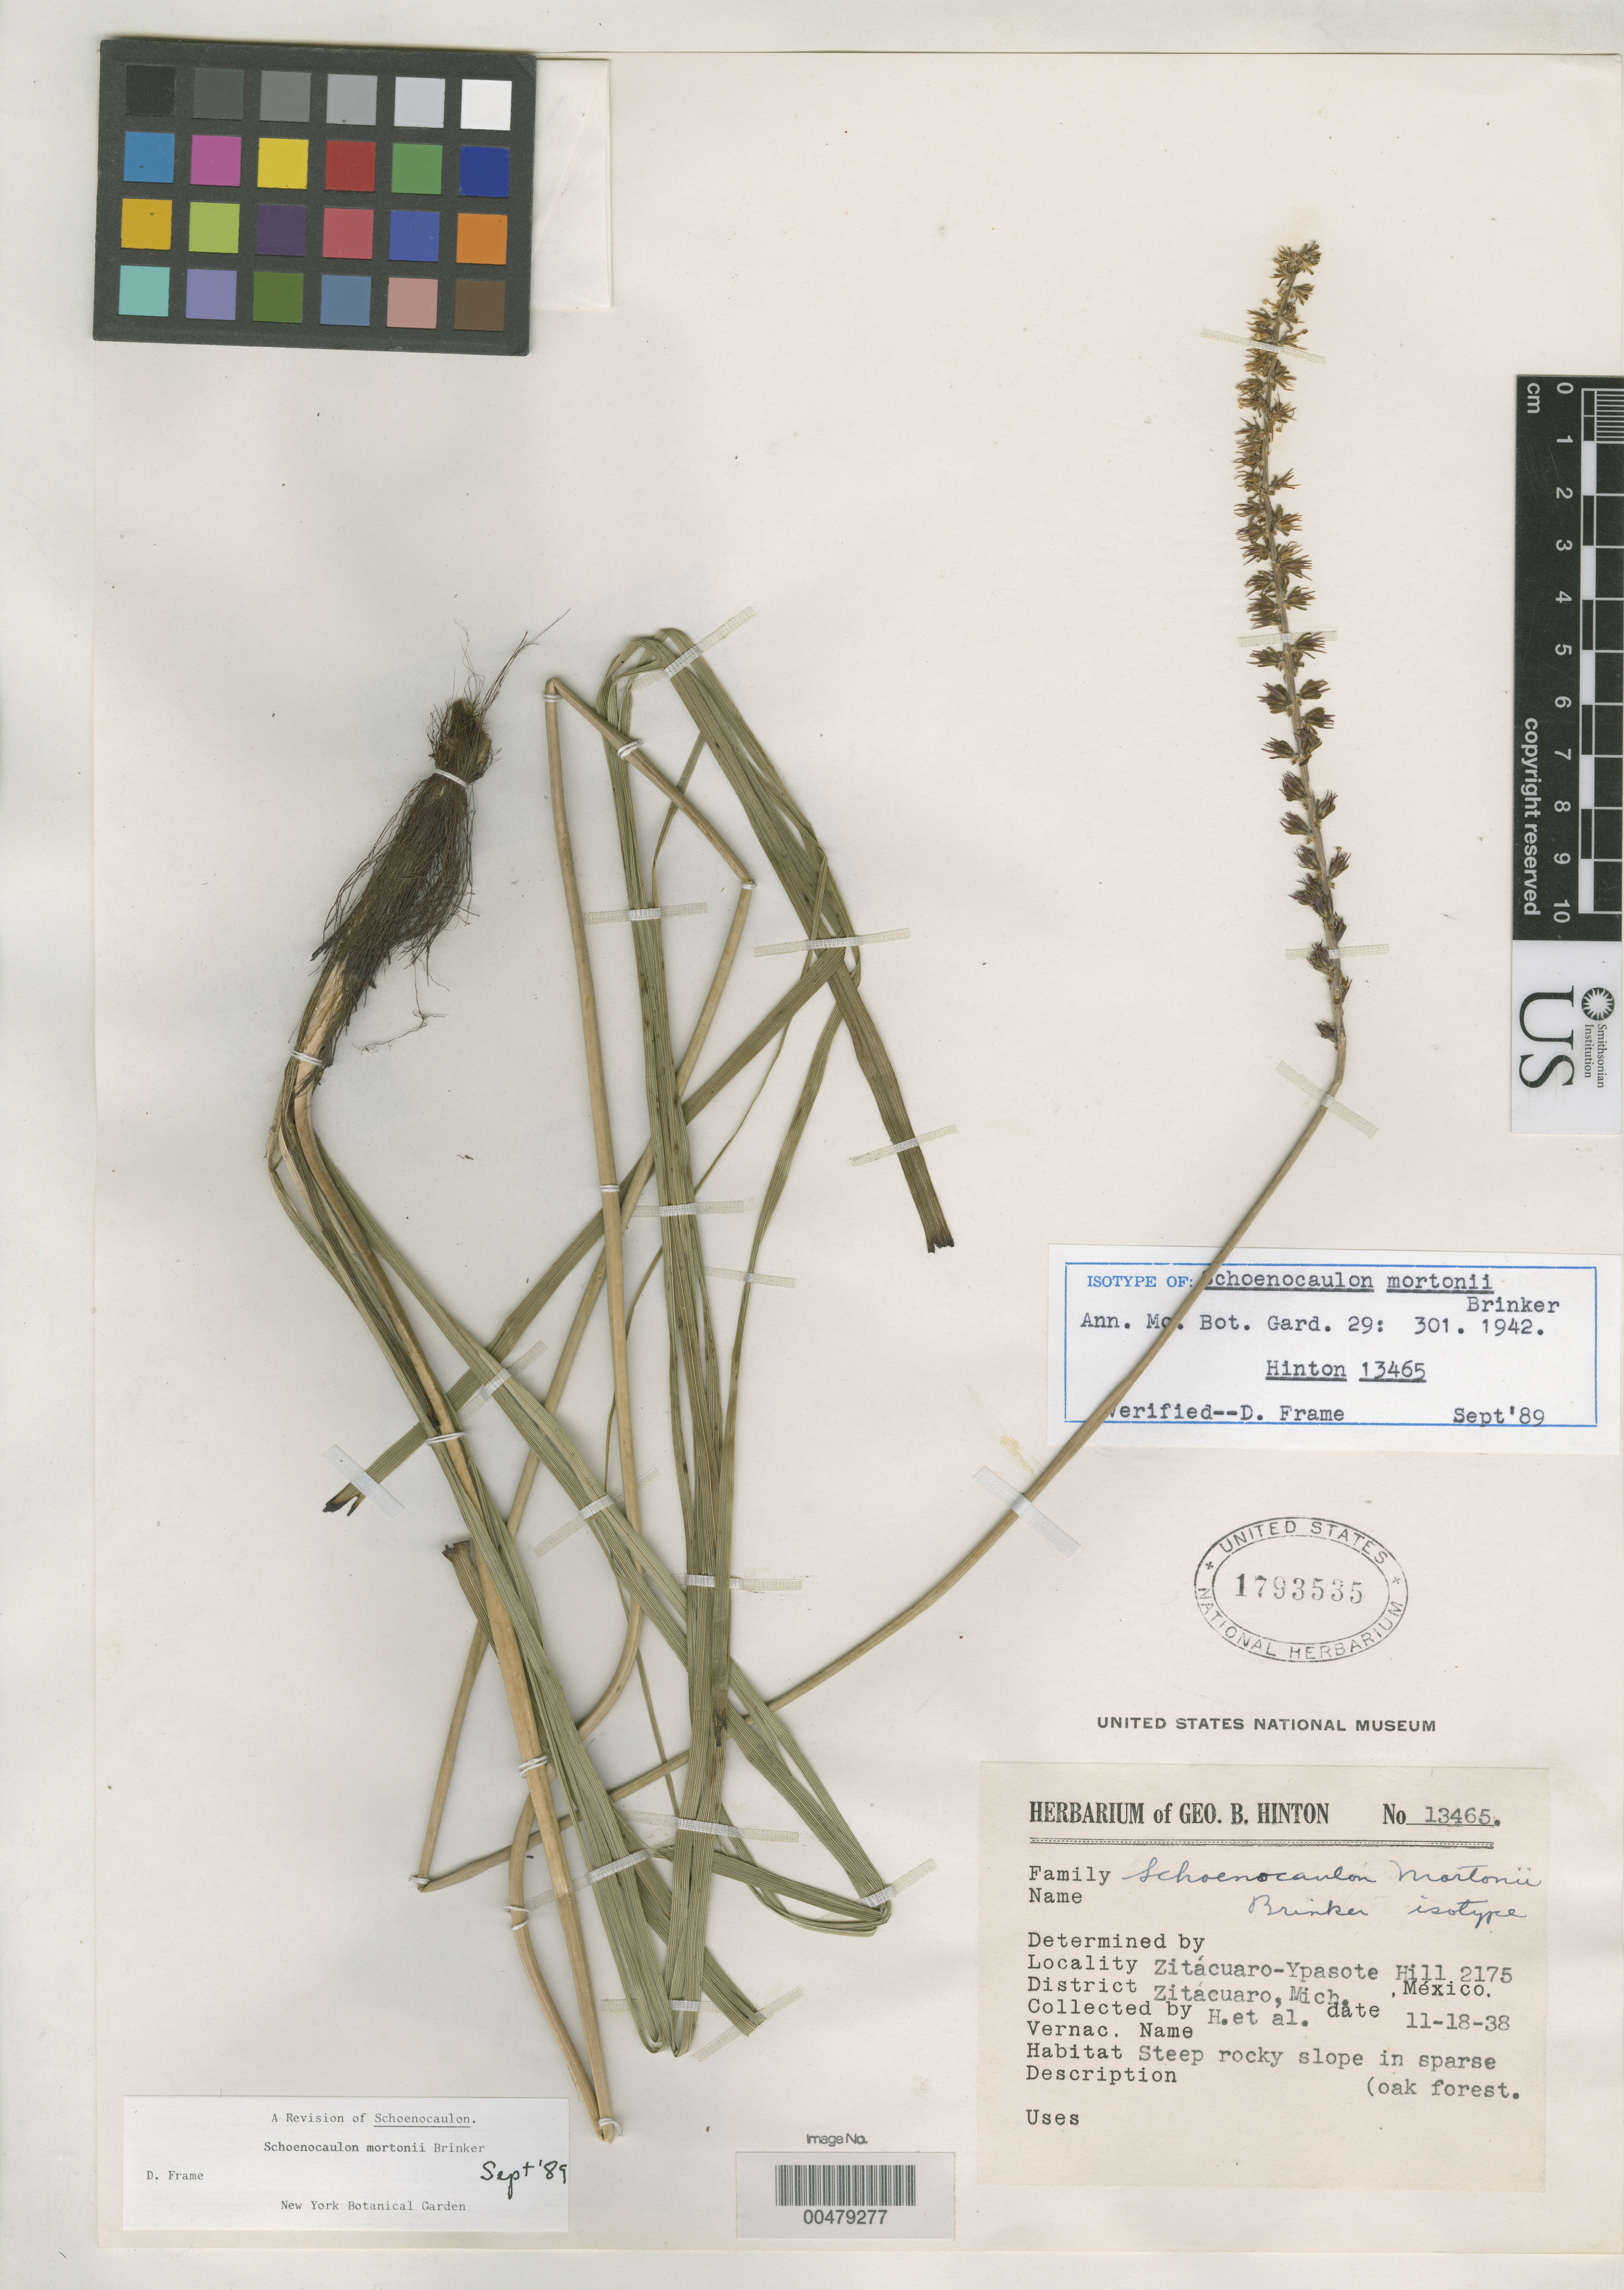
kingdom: Plantae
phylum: Tracheophyta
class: Liliopsida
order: Liliales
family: Melanthiaceae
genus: Schoenocaulon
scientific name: Schoenocaulon mortonii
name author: Brinker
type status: Isotype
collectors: G. B. Hinton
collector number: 13465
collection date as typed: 18 Nov 1938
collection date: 1938-11-18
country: Mexico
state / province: Michoacán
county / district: Zitacuaro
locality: Zitacuaro - Ypasote Hill.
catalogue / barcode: US 1793535